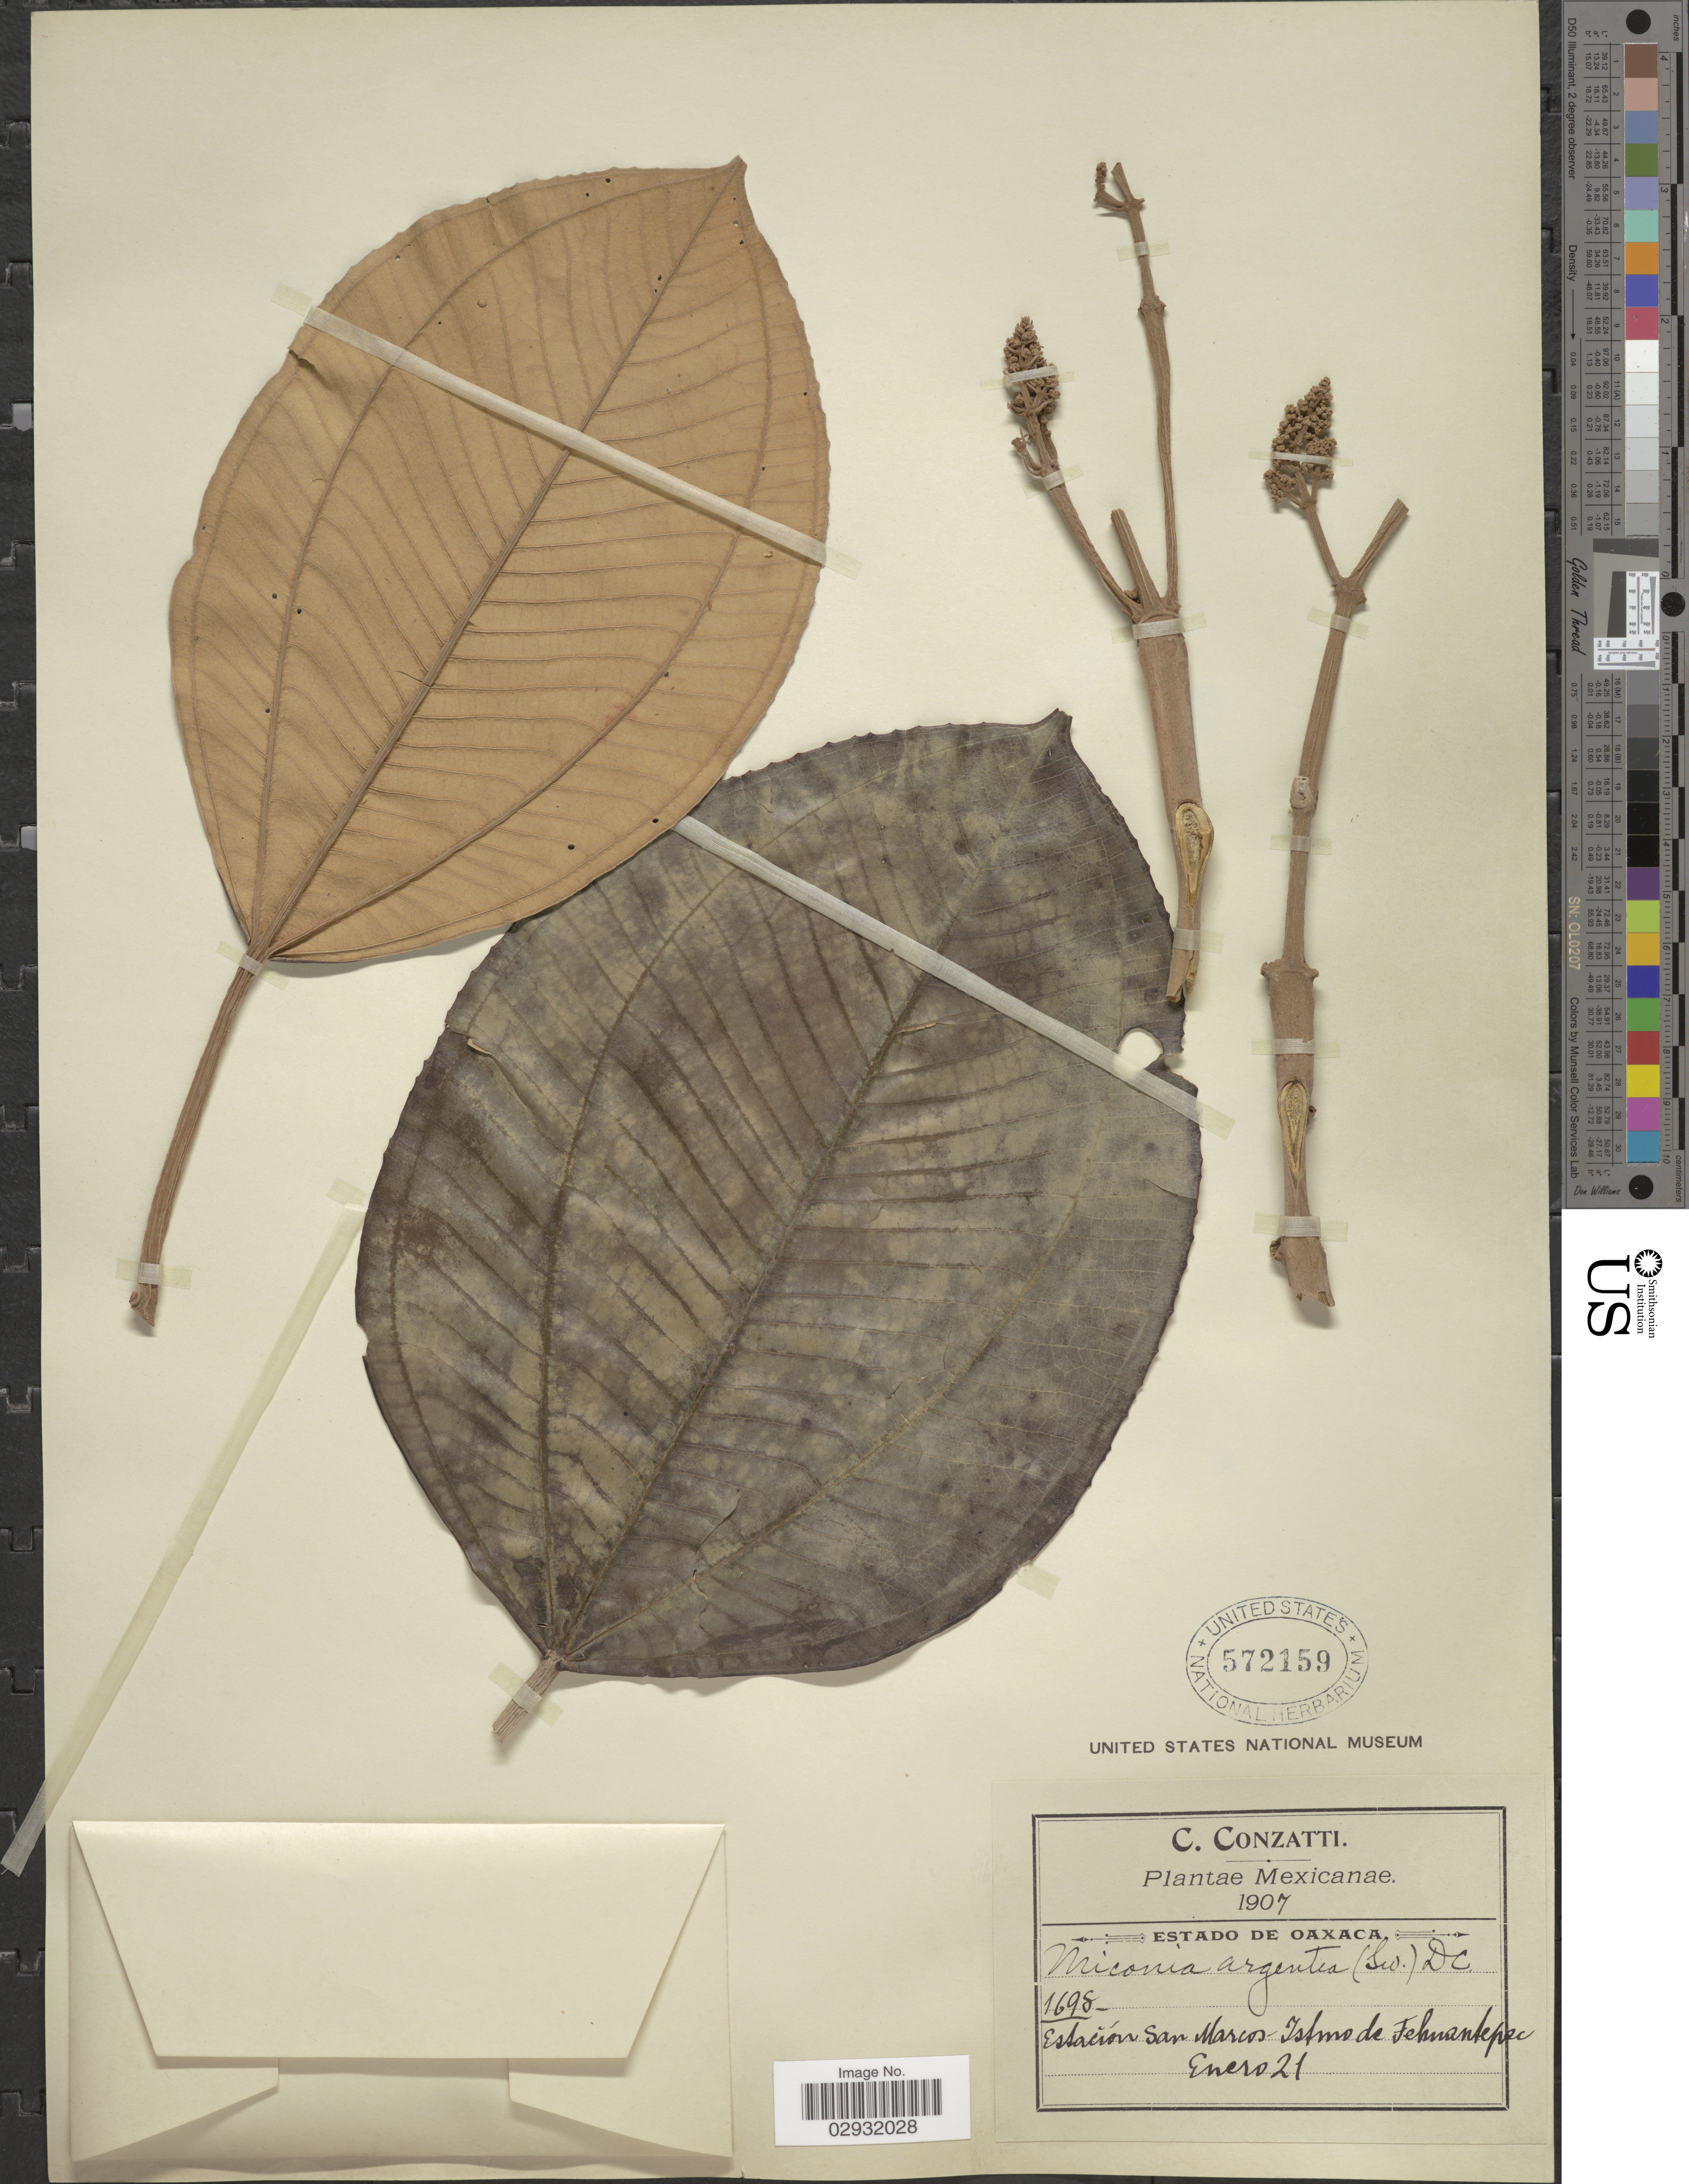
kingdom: Plantae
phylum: Tracheophyta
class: Magnoliopsida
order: Myrtales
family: Melastomataceae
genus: Miconia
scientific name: Miconia argentea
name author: (Sw.) DC.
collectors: C. Conzatti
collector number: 1698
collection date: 1907-01-21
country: Mexico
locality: Estación San Marcos, Istmo de Tehuantepec.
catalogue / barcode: US 572159